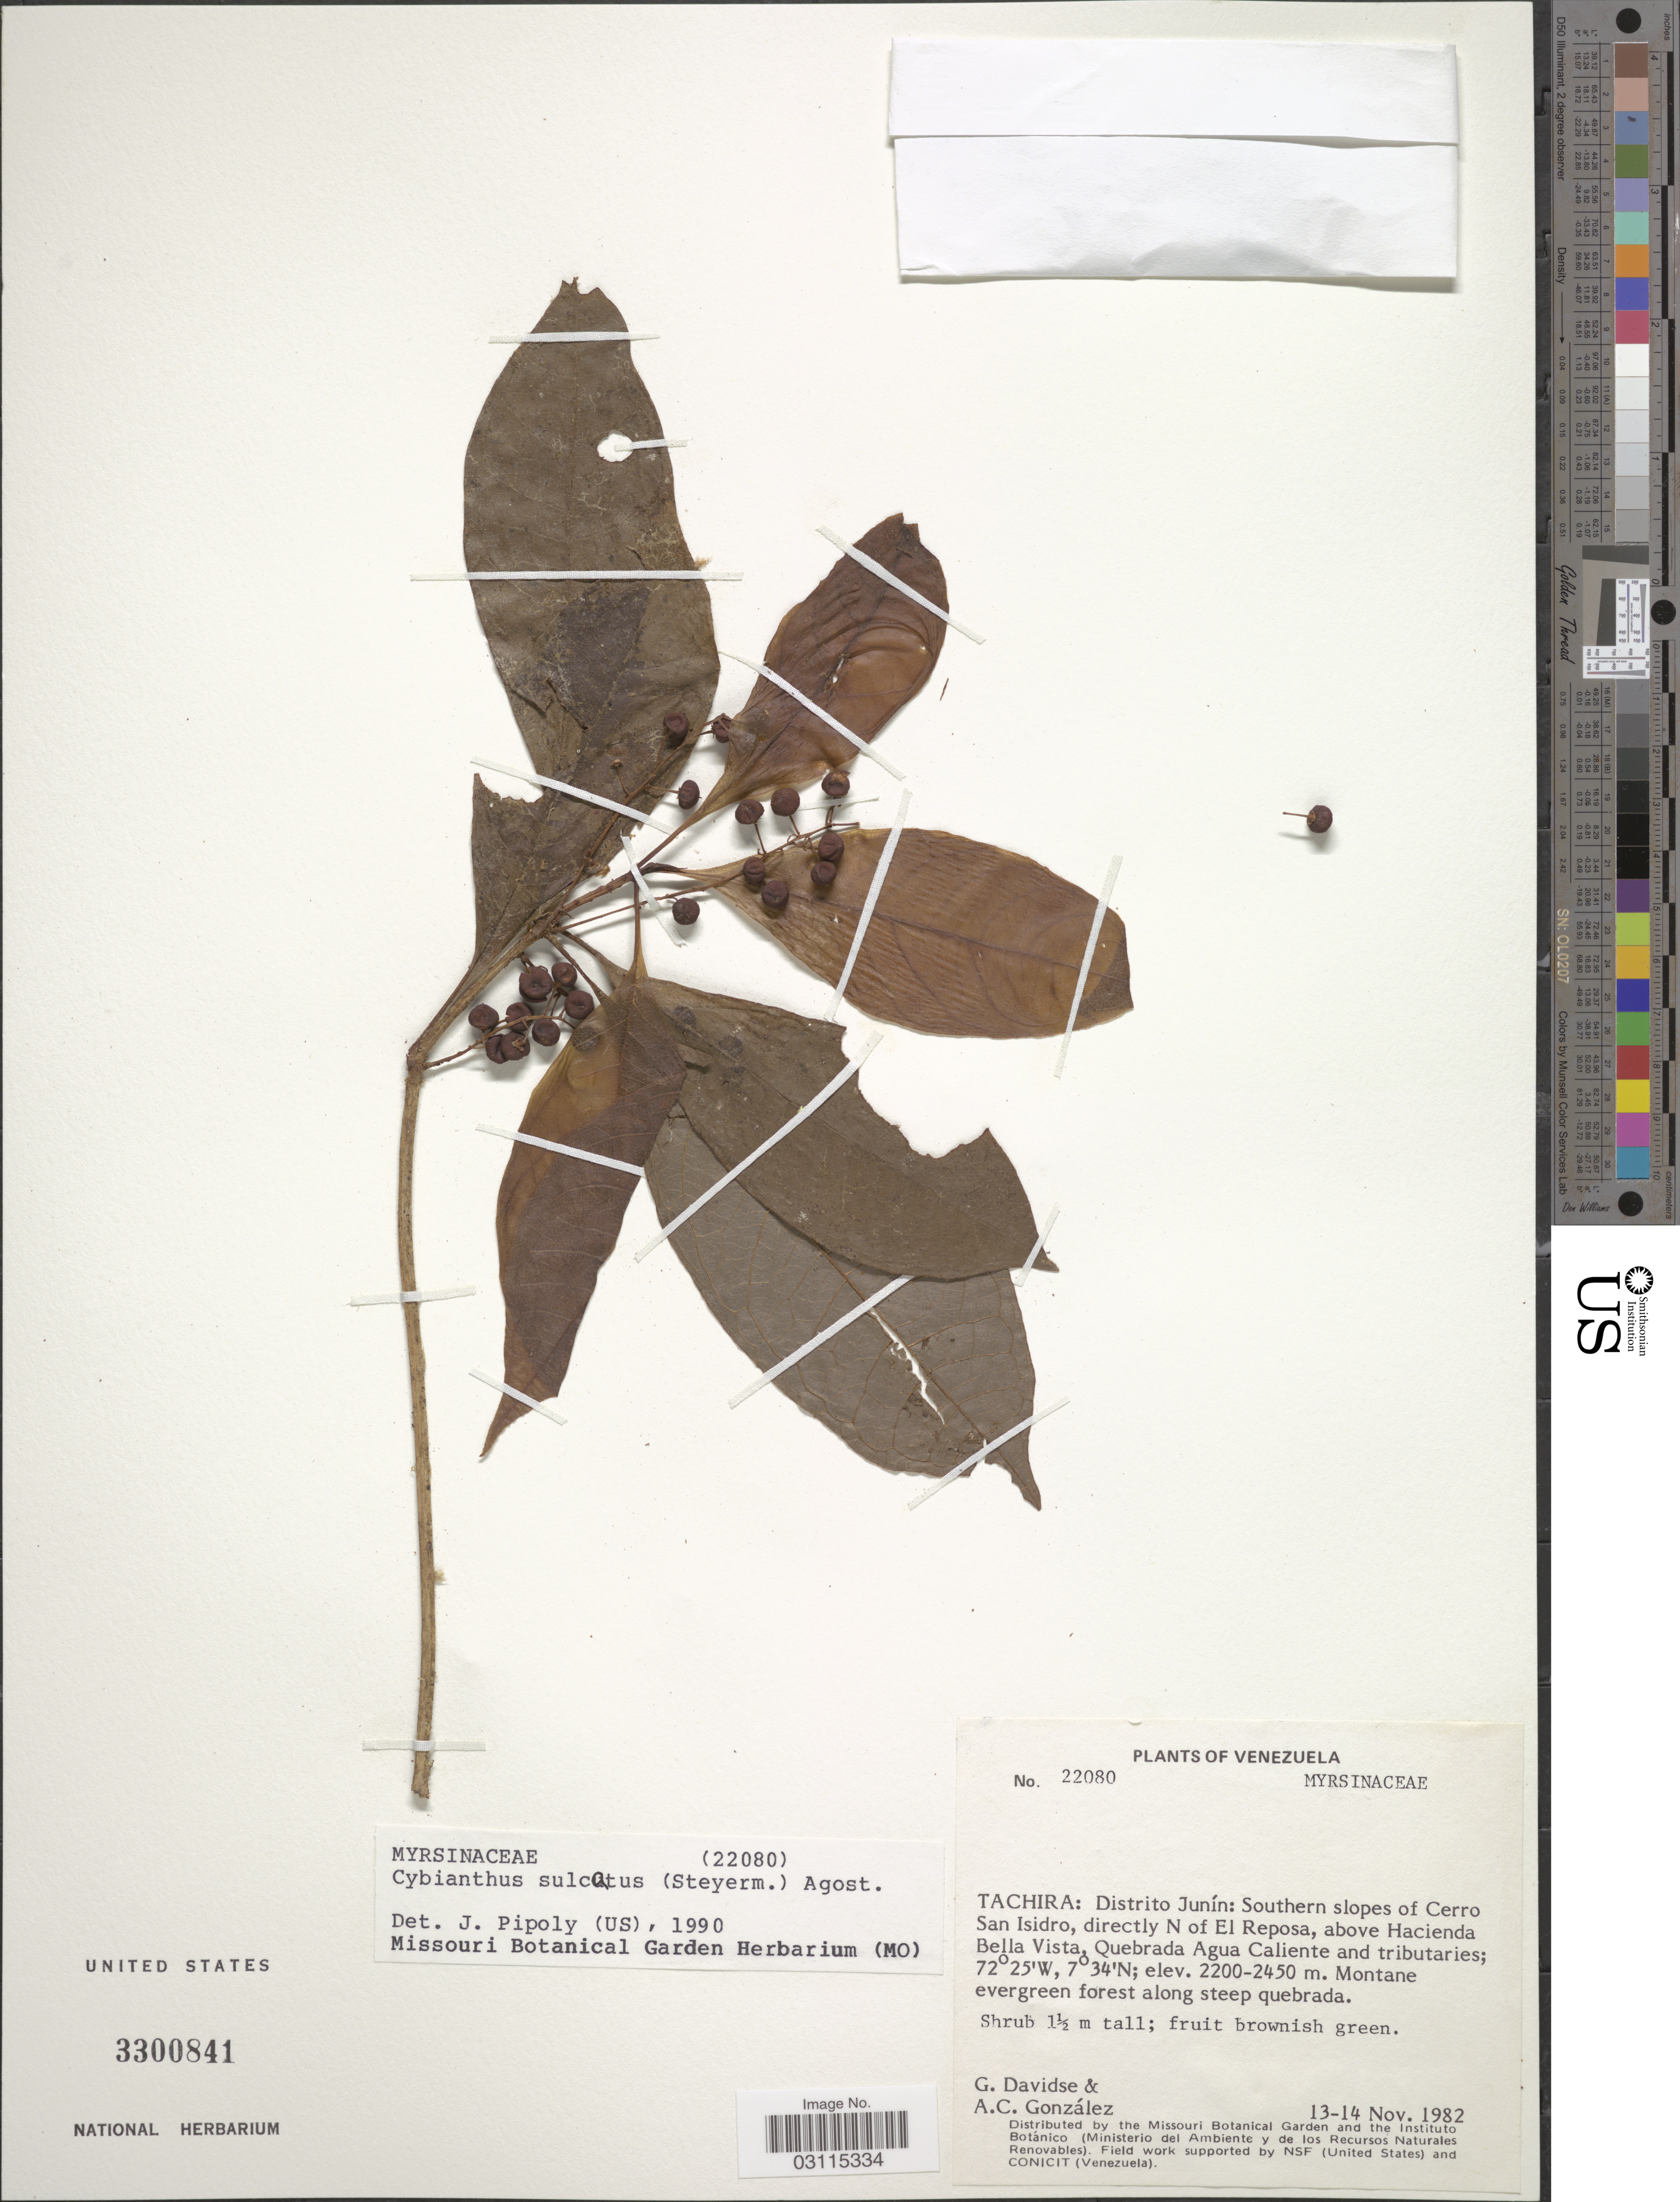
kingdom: Plantae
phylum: Tracheophyta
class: Magnoliopsida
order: Ericales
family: Primulaceae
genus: Cybianthus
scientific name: Cybianthus sulcatus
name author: (Steyerm.) G. Agostini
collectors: G. Davidse & A. C. González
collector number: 22080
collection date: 1982-11-13/1982-11-14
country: Venezuela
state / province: Tachira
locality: Distrito Junín: Southern slopes of Cerro San Isidro, directly N of El Reposa, above Hacienda Bella Vista, Quebrada Agua Caliente and tributaries.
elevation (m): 2200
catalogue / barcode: US 3300841